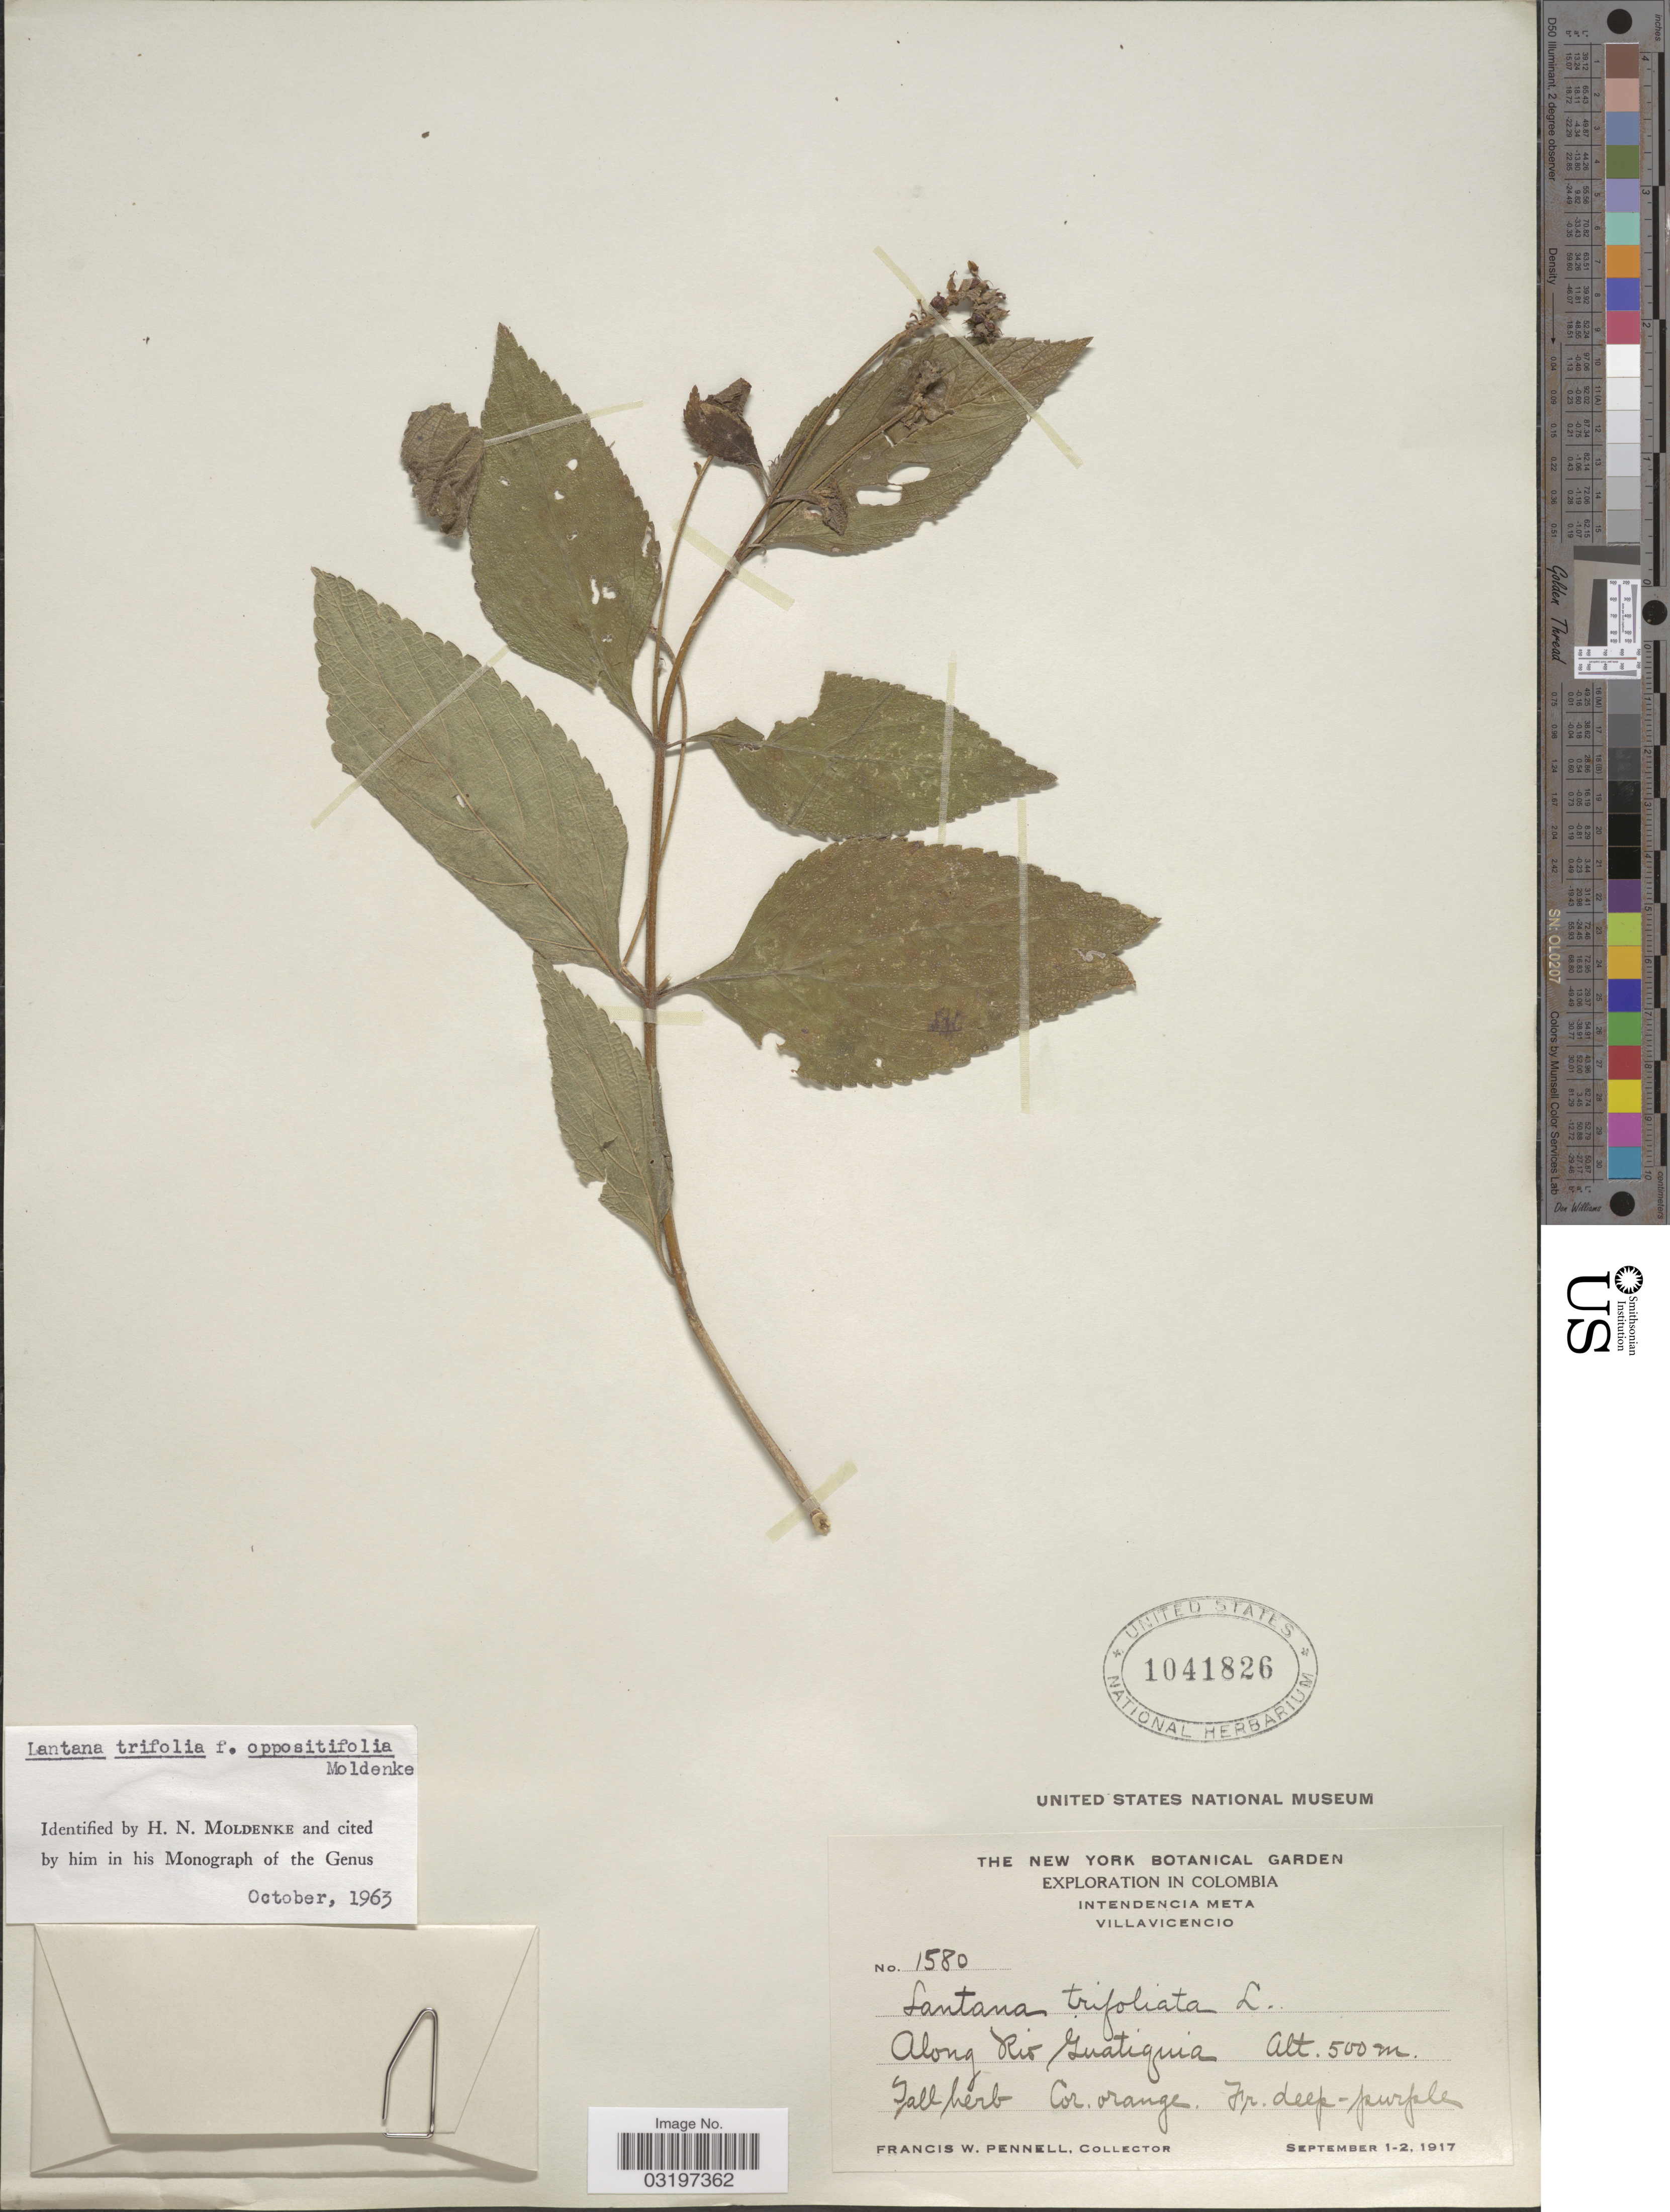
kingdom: Plantae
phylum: Tracheophyta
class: Magnoliopsida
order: Lamiales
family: Verbenaceae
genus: Lantana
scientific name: Lantana trifolia f. oppositifolia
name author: Moldenke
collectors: F. W. Pennell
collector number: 1580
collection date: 1917-09-01/1917-09-02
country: Colombia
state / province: Meta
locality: Intendencia Meta. Villavicencio. Along Rio Guatiquia.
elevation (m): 500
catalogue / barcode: US 1041826